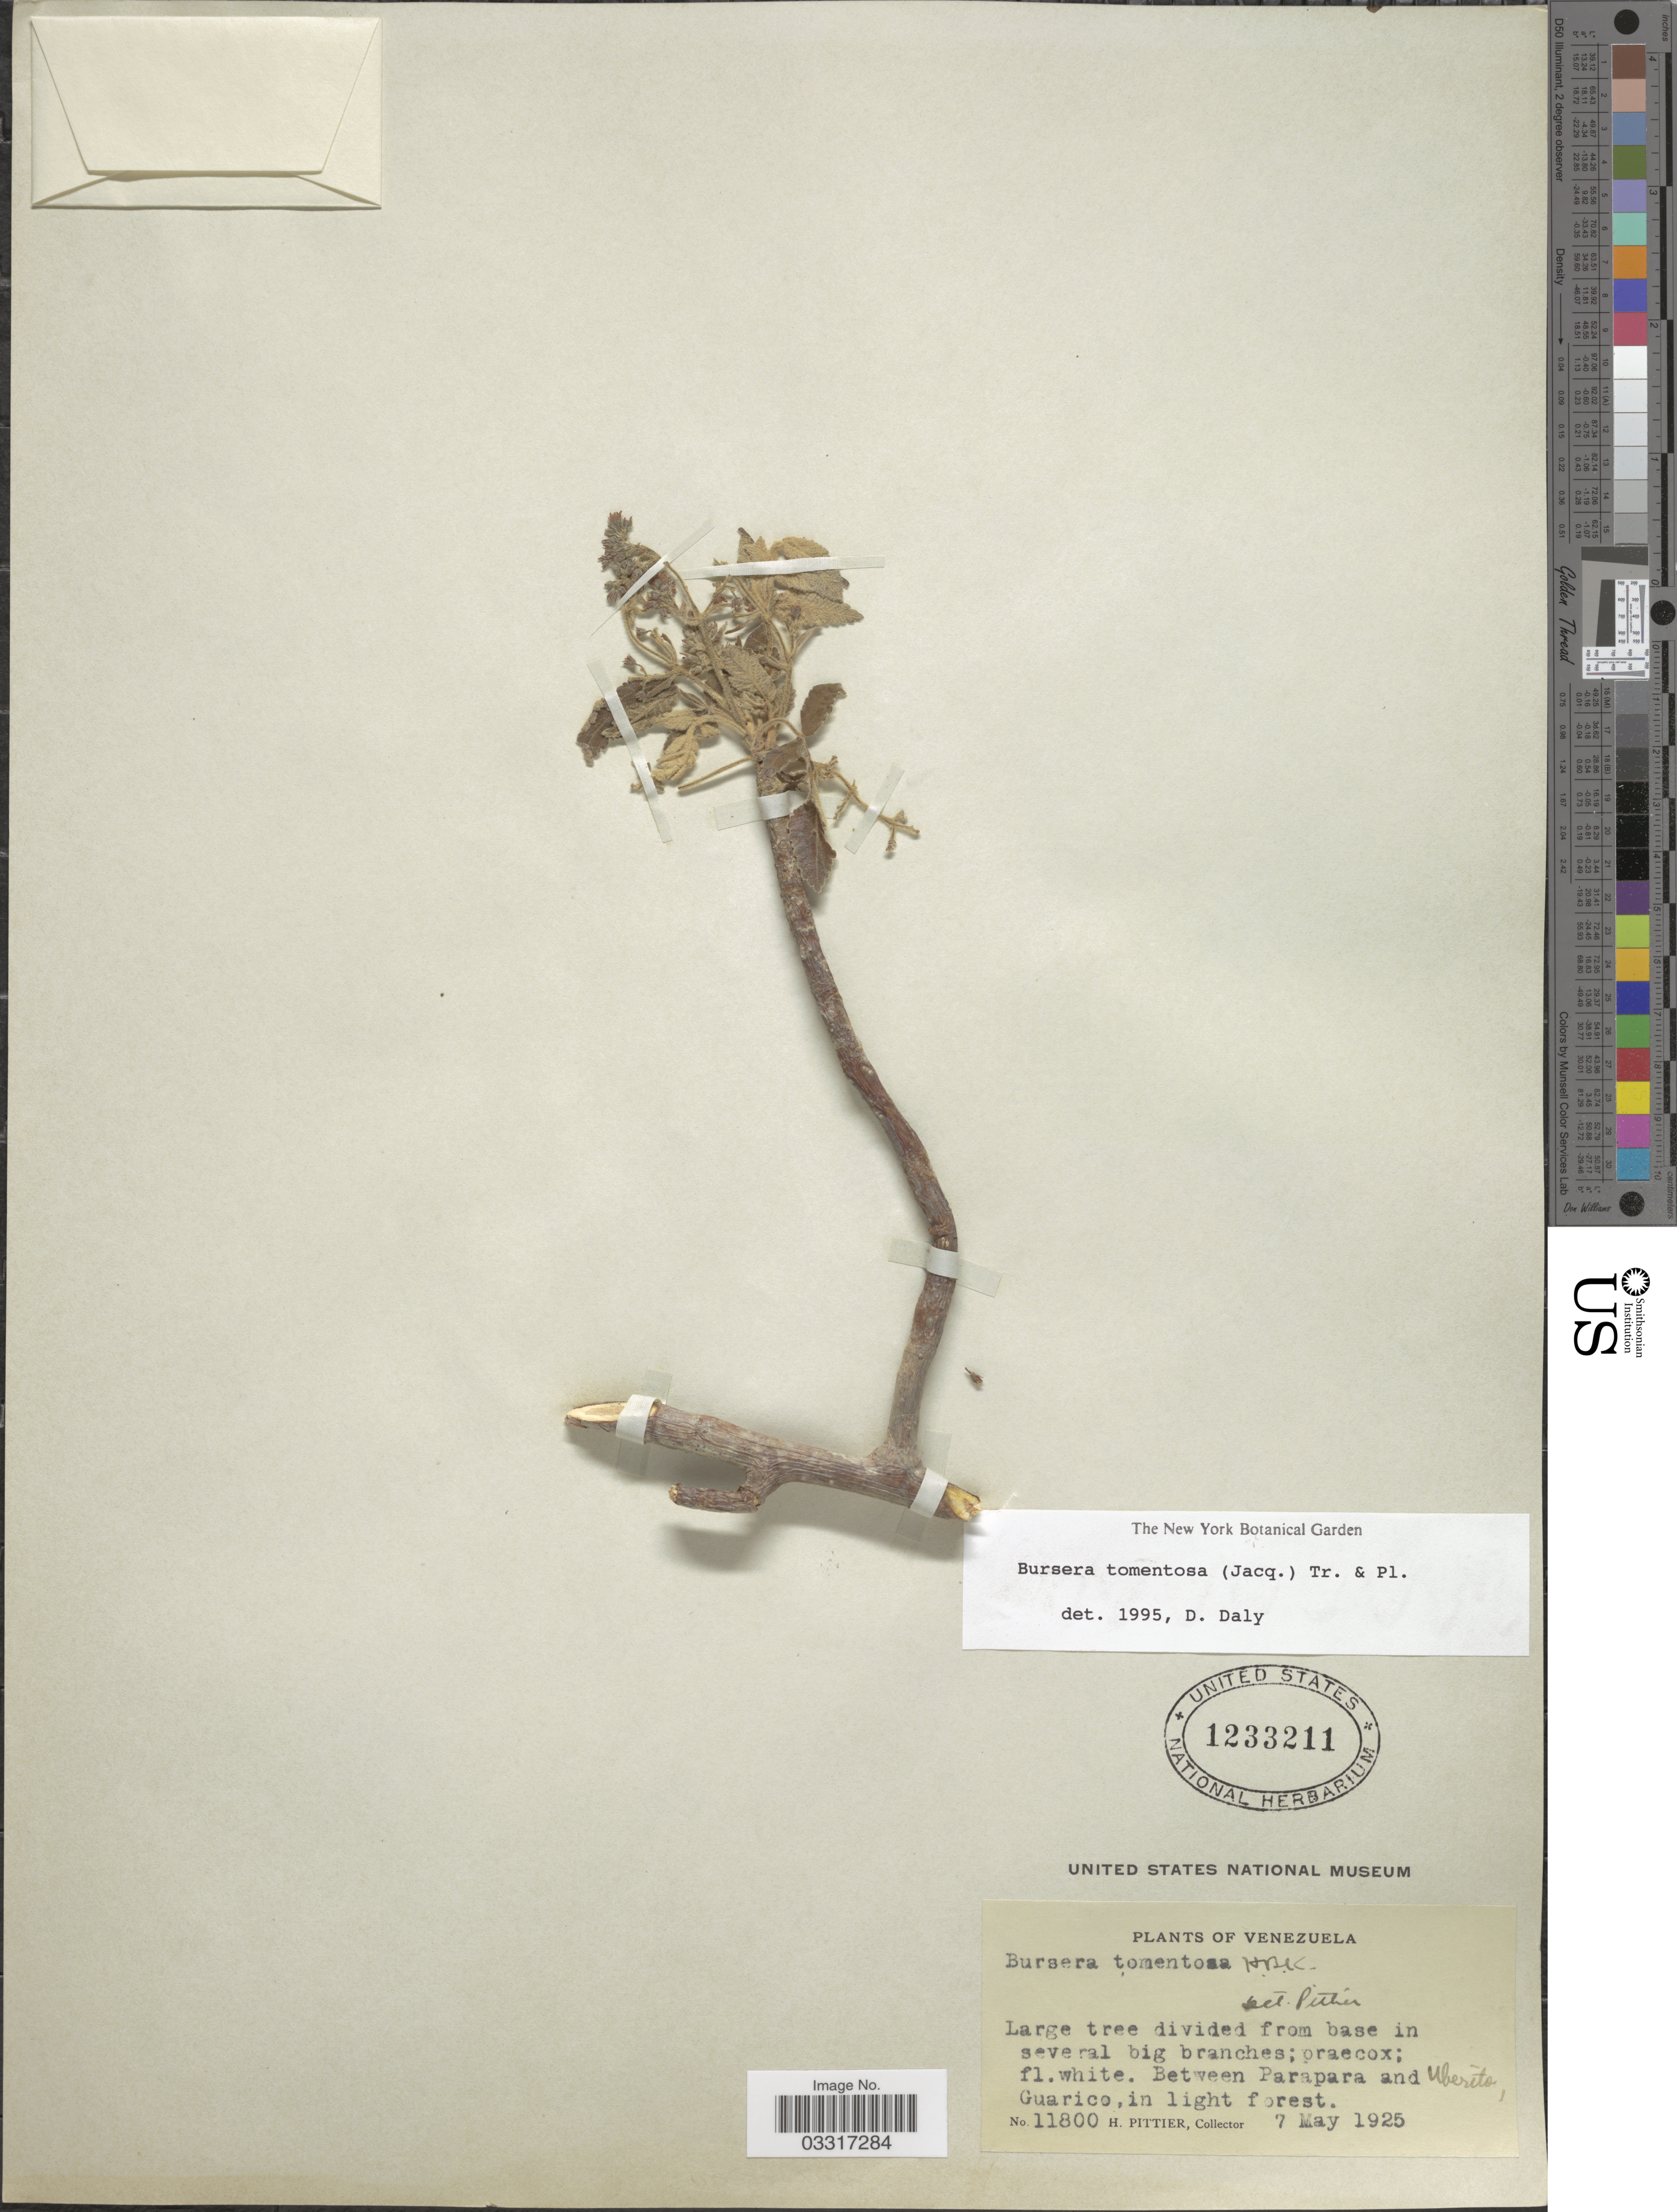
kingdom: Plantae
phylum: Tracheophyta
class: Magnoliopsida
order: Sapindales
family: Burseraceae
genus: Bursera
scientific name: Bursera tomentosa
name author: (Jacq.) Triana & Planch.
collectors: H. F. Pittier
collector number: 11800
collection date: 1925-05-07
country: Venezuela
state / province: Guárico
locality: Between Parapara and Uberito.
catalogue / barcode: US 1233211